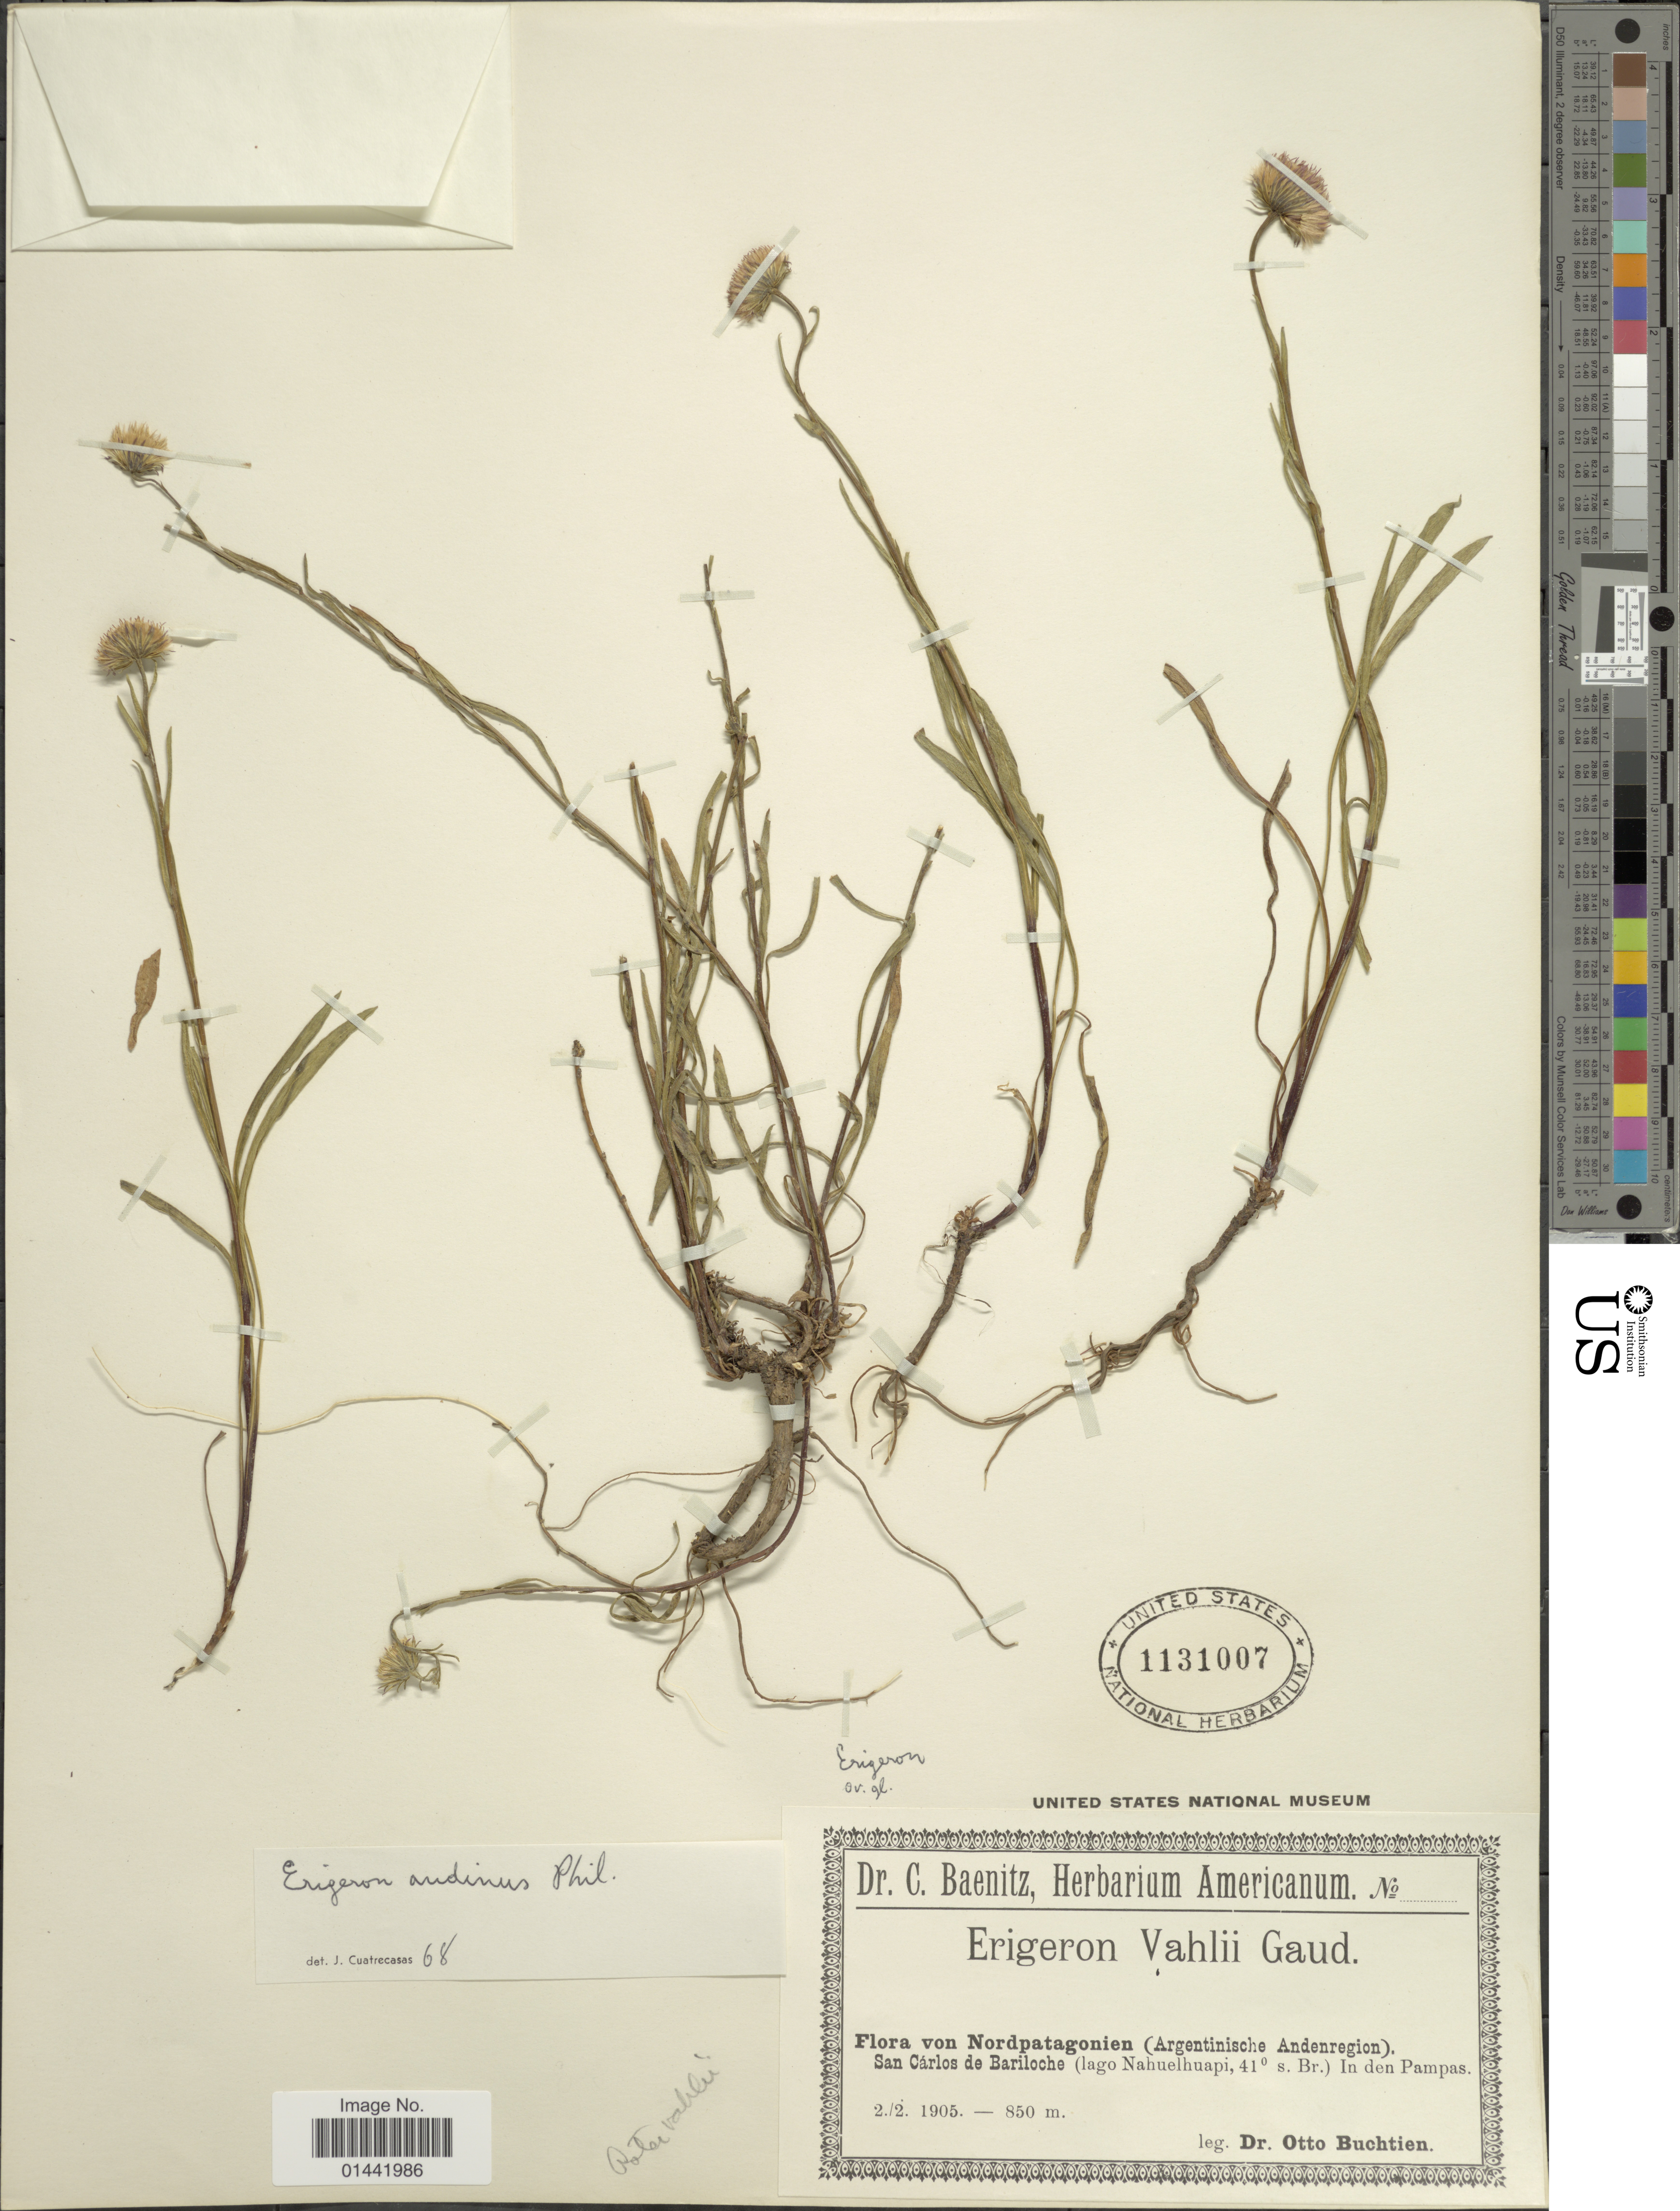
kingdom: Plantae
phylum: Tracheophyta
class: Magnoliopsida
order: Asterales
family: Asteraceae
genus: Erigeron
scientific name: Erigeron andinus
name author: Phil.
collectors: O. Buchtien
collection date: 1905-02-02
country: Argentina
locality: Nordpatagonien (Argentinsiche Andenregion) San Cárlos de Bariloche (lago Nahuelhaup, 41° s. Br.) Cerro Gutierrez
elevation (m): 850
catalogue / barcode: US 1131007